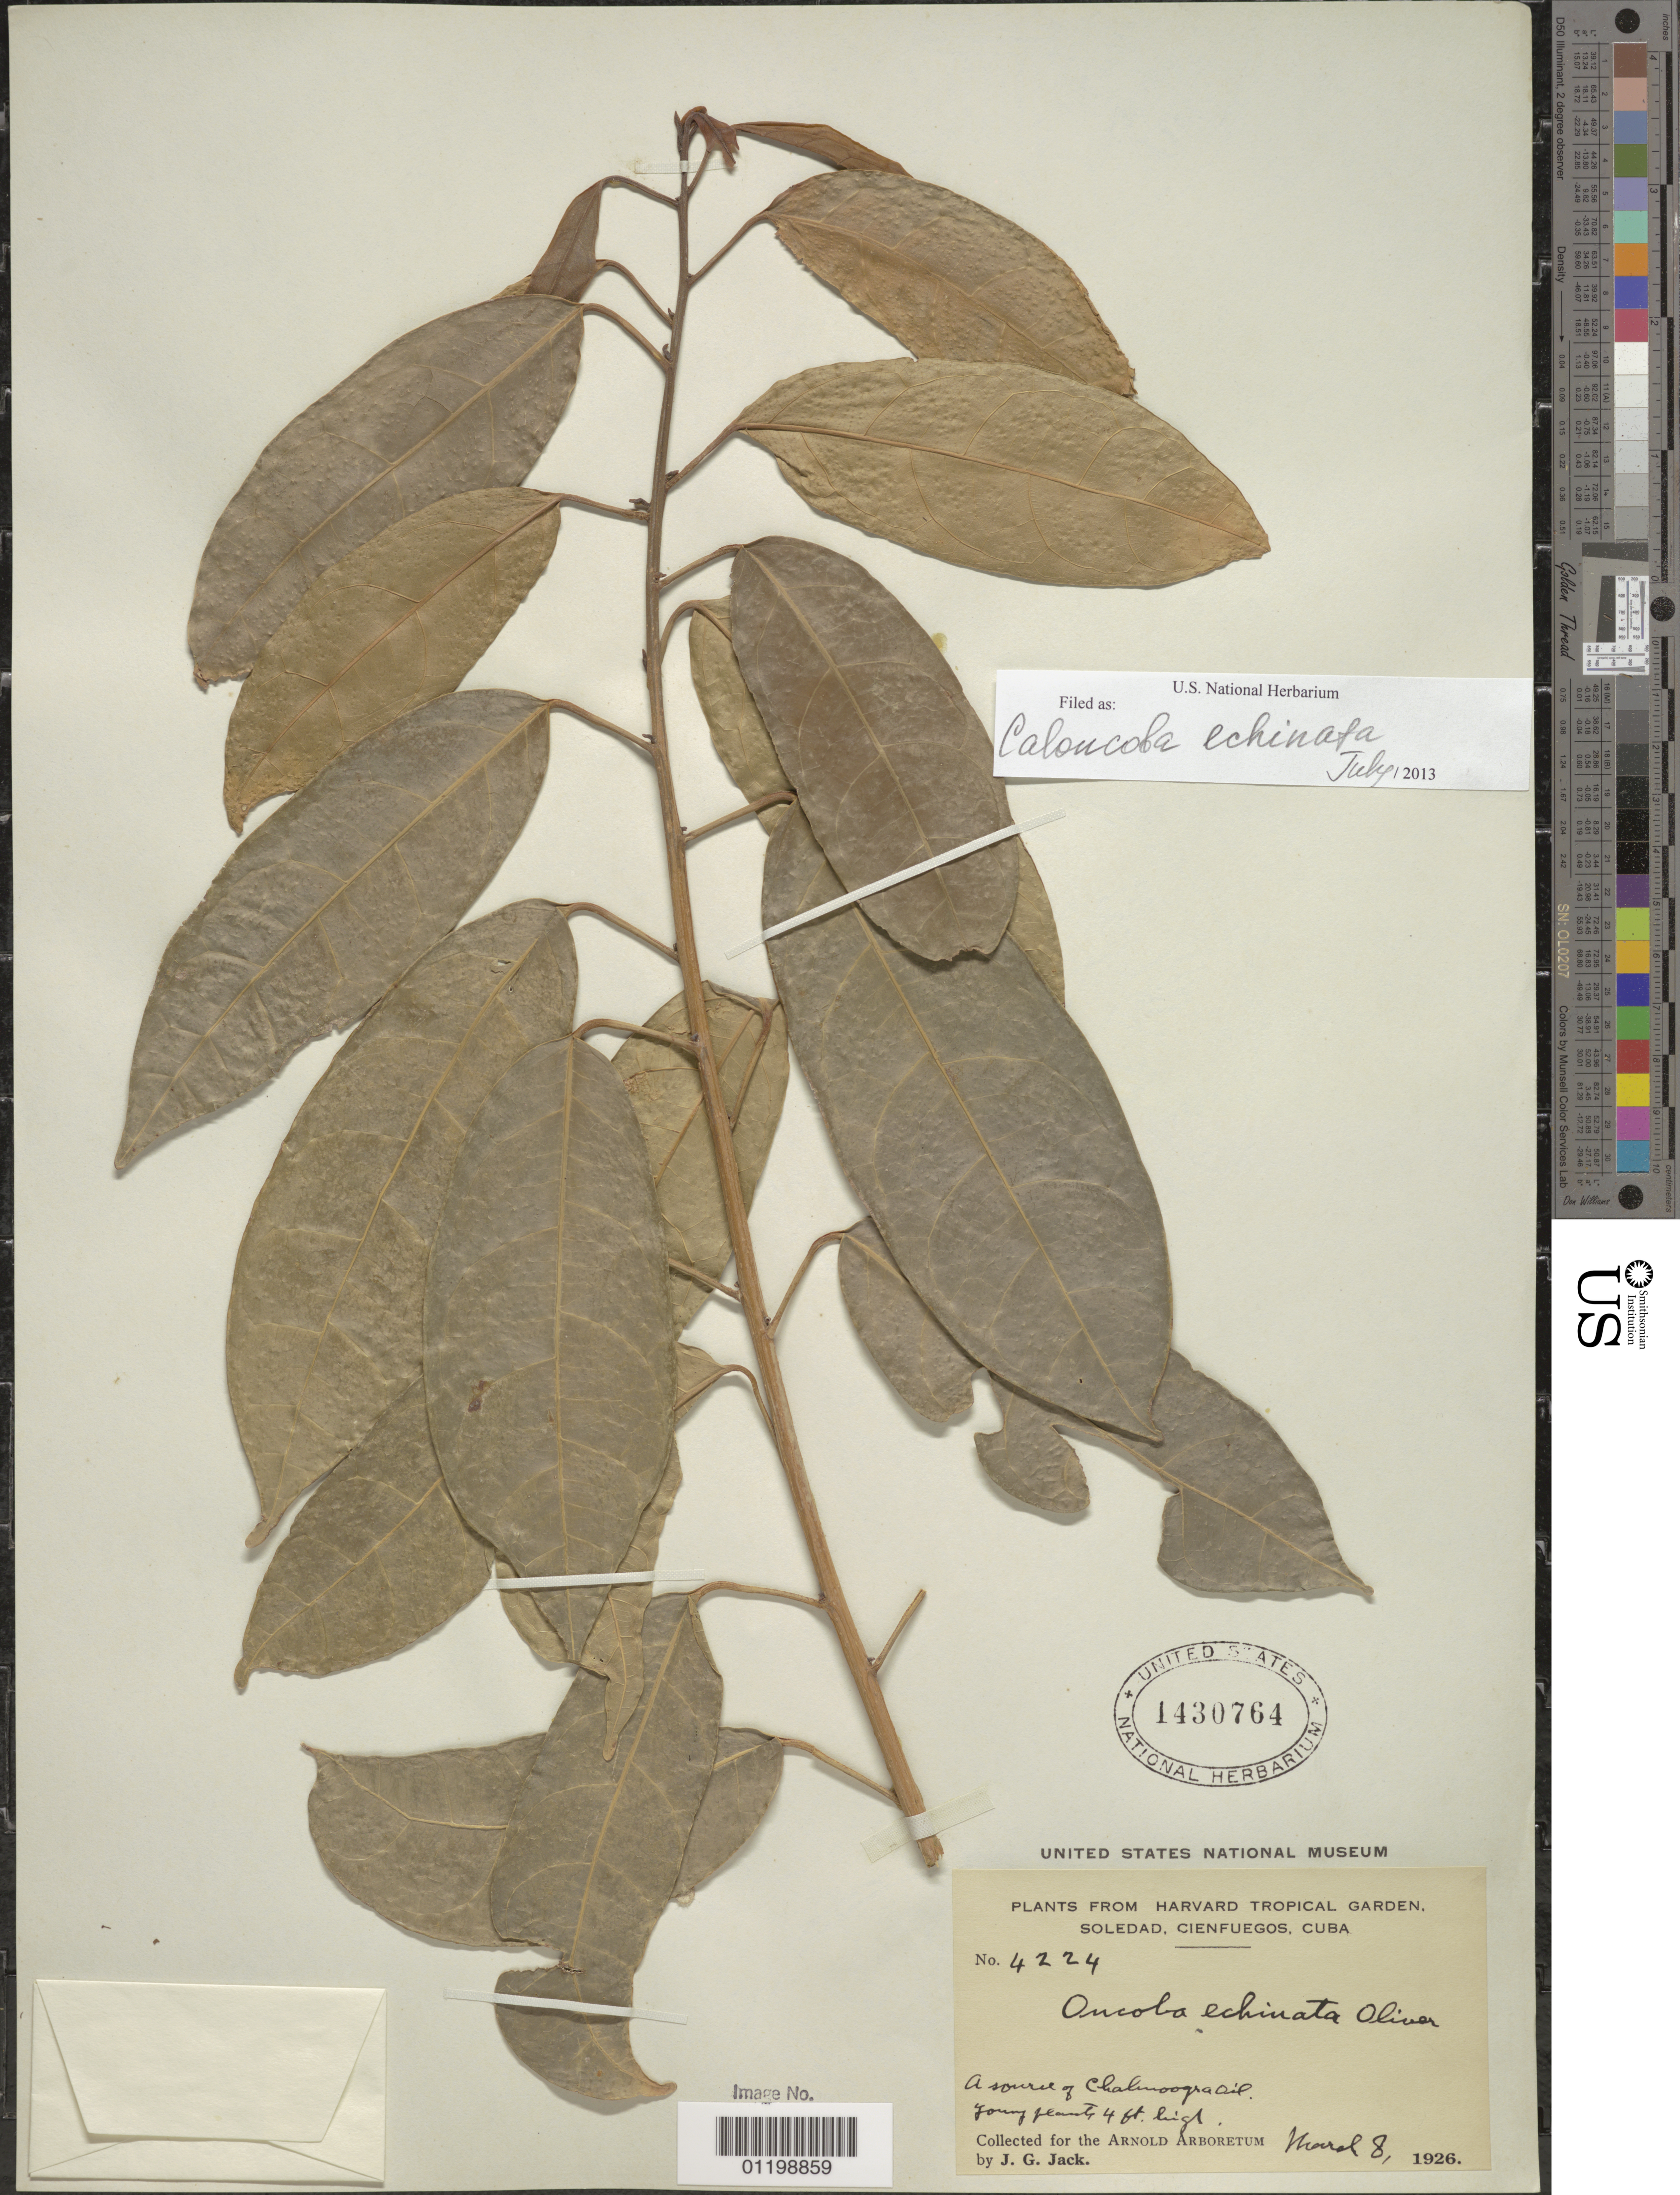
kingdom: Plantae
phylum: Tracheophyta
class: Magnoliopsida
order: Malpighiales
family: Achariaceae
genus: Caloncoba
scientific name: Caloncoba echinata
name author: (Oliv.) Gilg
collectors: J. G. Jack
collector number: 4224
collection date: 1926-03-08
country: Cuba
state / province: Cienfuegos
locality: Soledad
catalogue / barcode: US 1430764